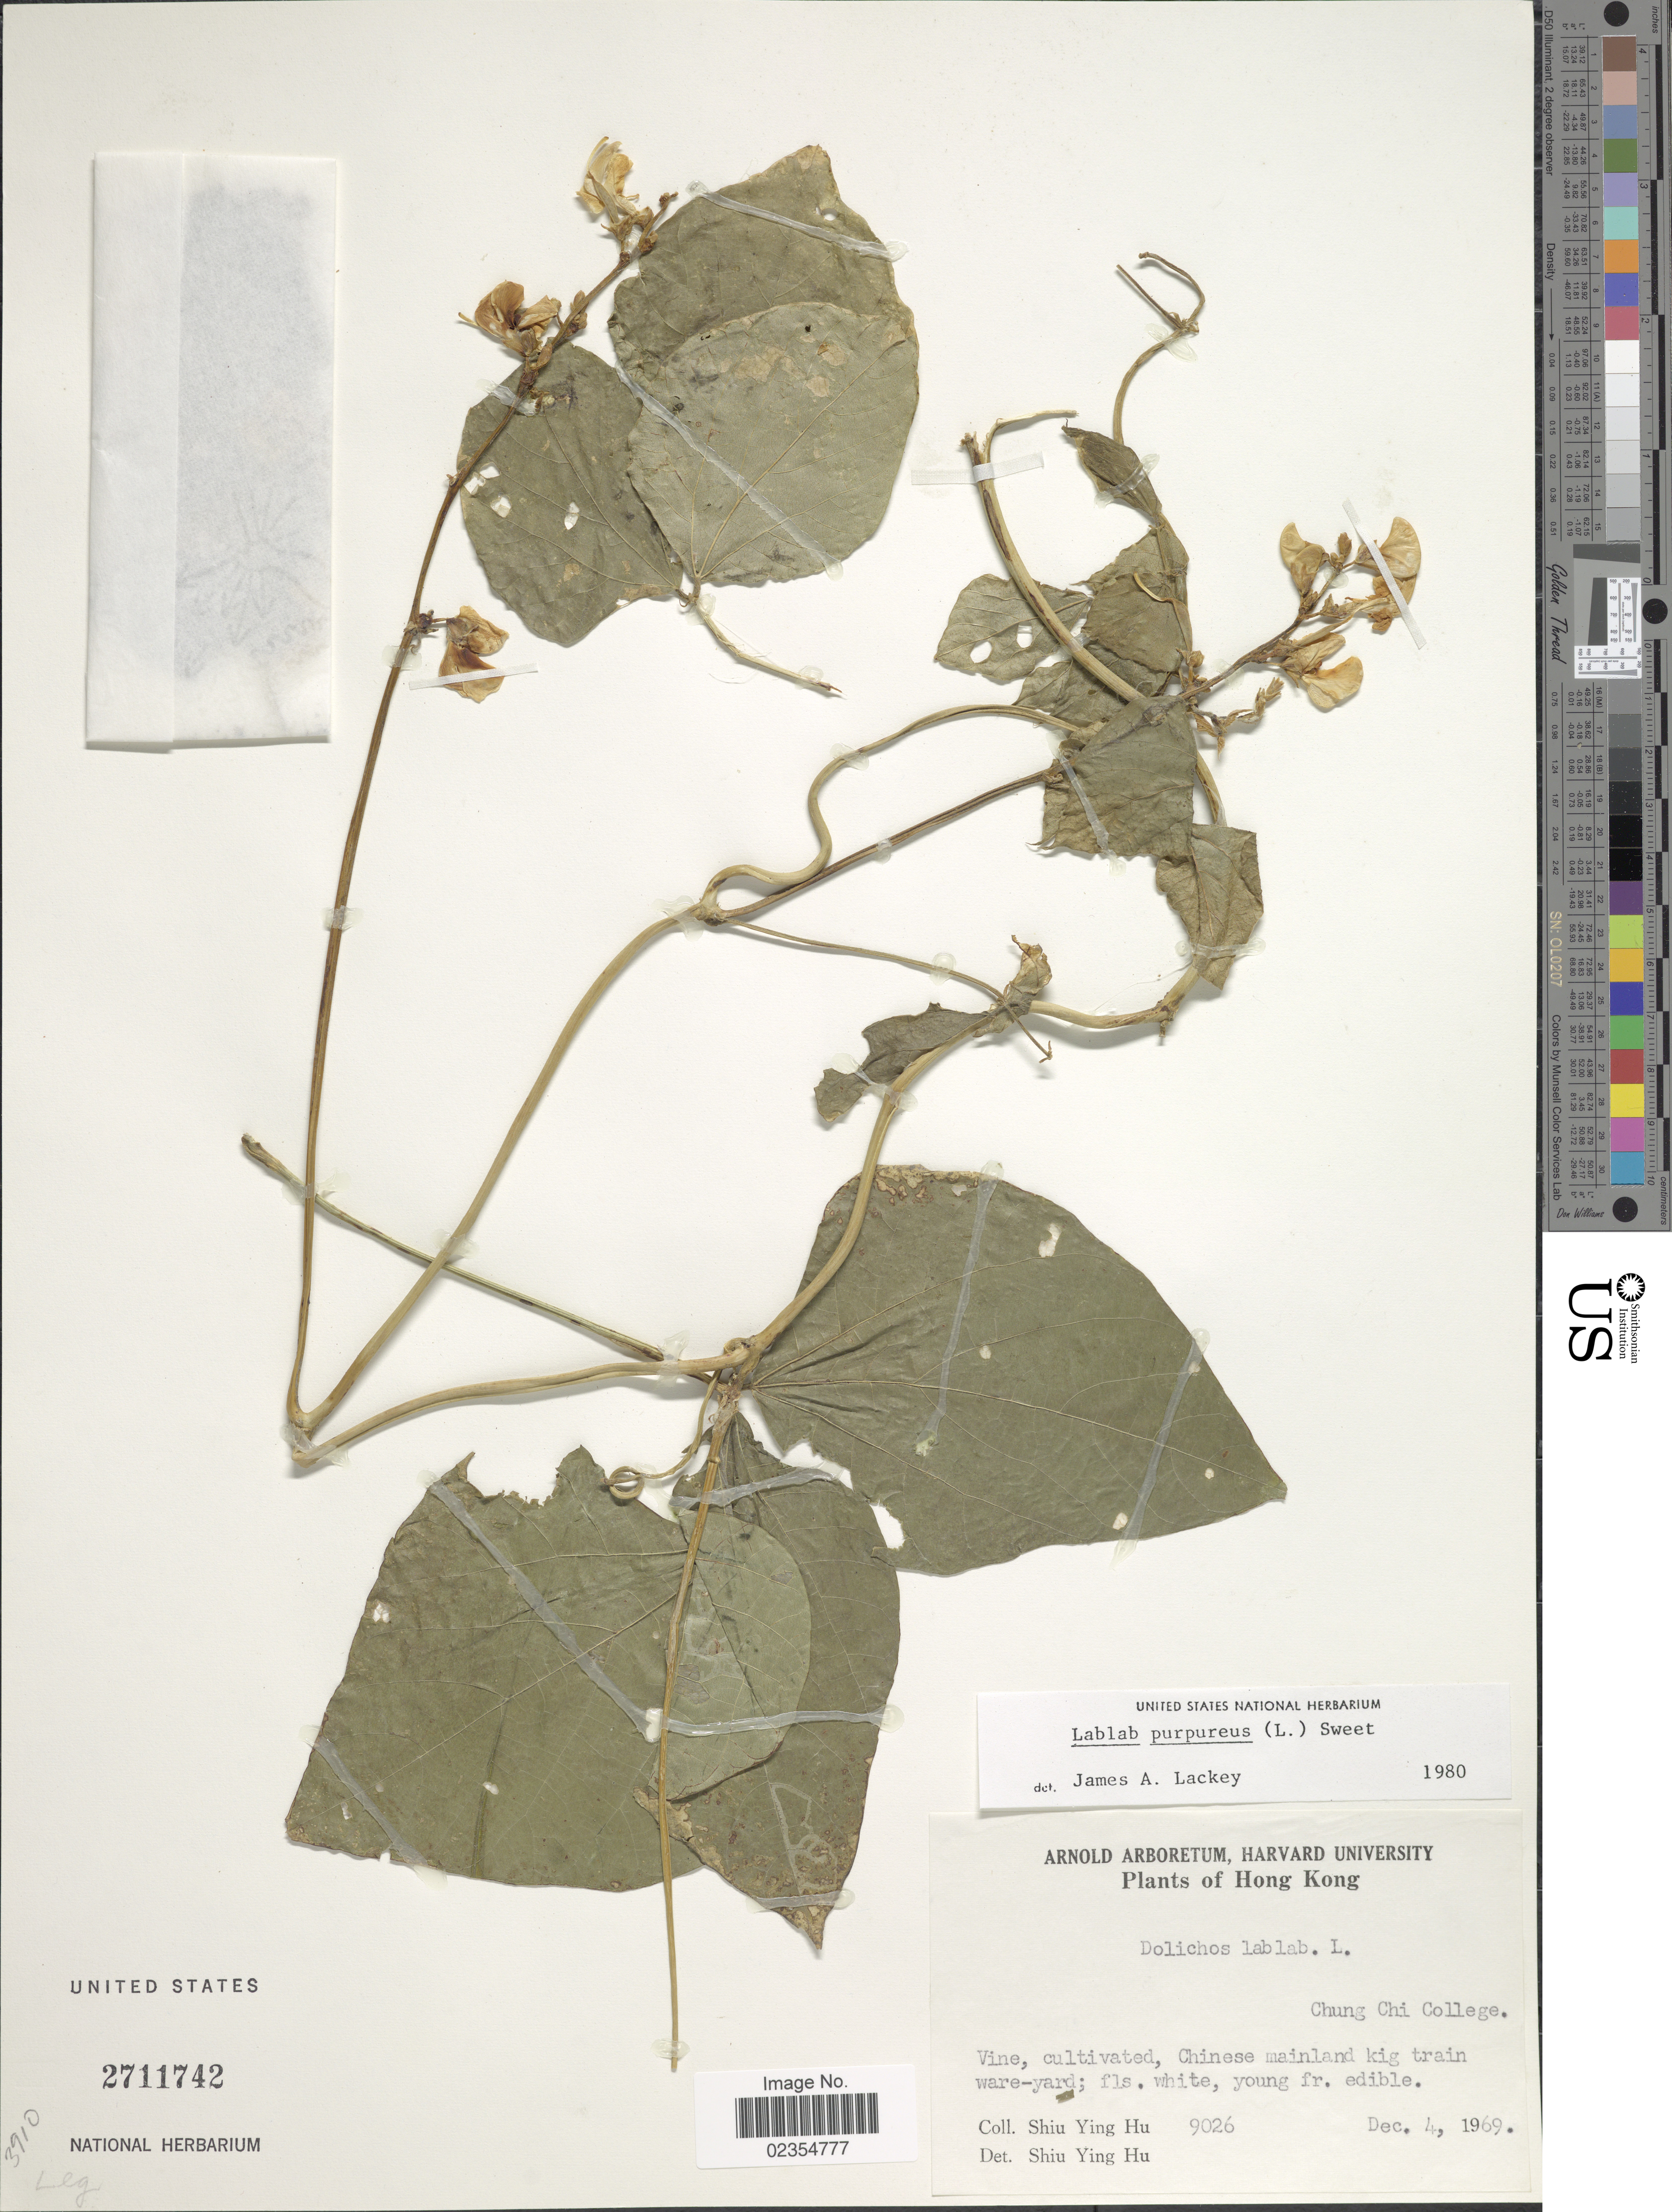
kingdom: Plantae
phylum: Tracheophyta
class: Magnoliopsida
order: Fabales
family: Fabaceae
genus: Lablab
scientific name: Lablab purpureus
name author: (L.) Sweet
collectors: S. Y. Hu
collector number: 9026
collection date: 1969-12-04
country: China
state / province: Hong Kong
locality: Chung Chi College, Chinese mainland kig train ware-yard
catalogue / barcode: US 2711742